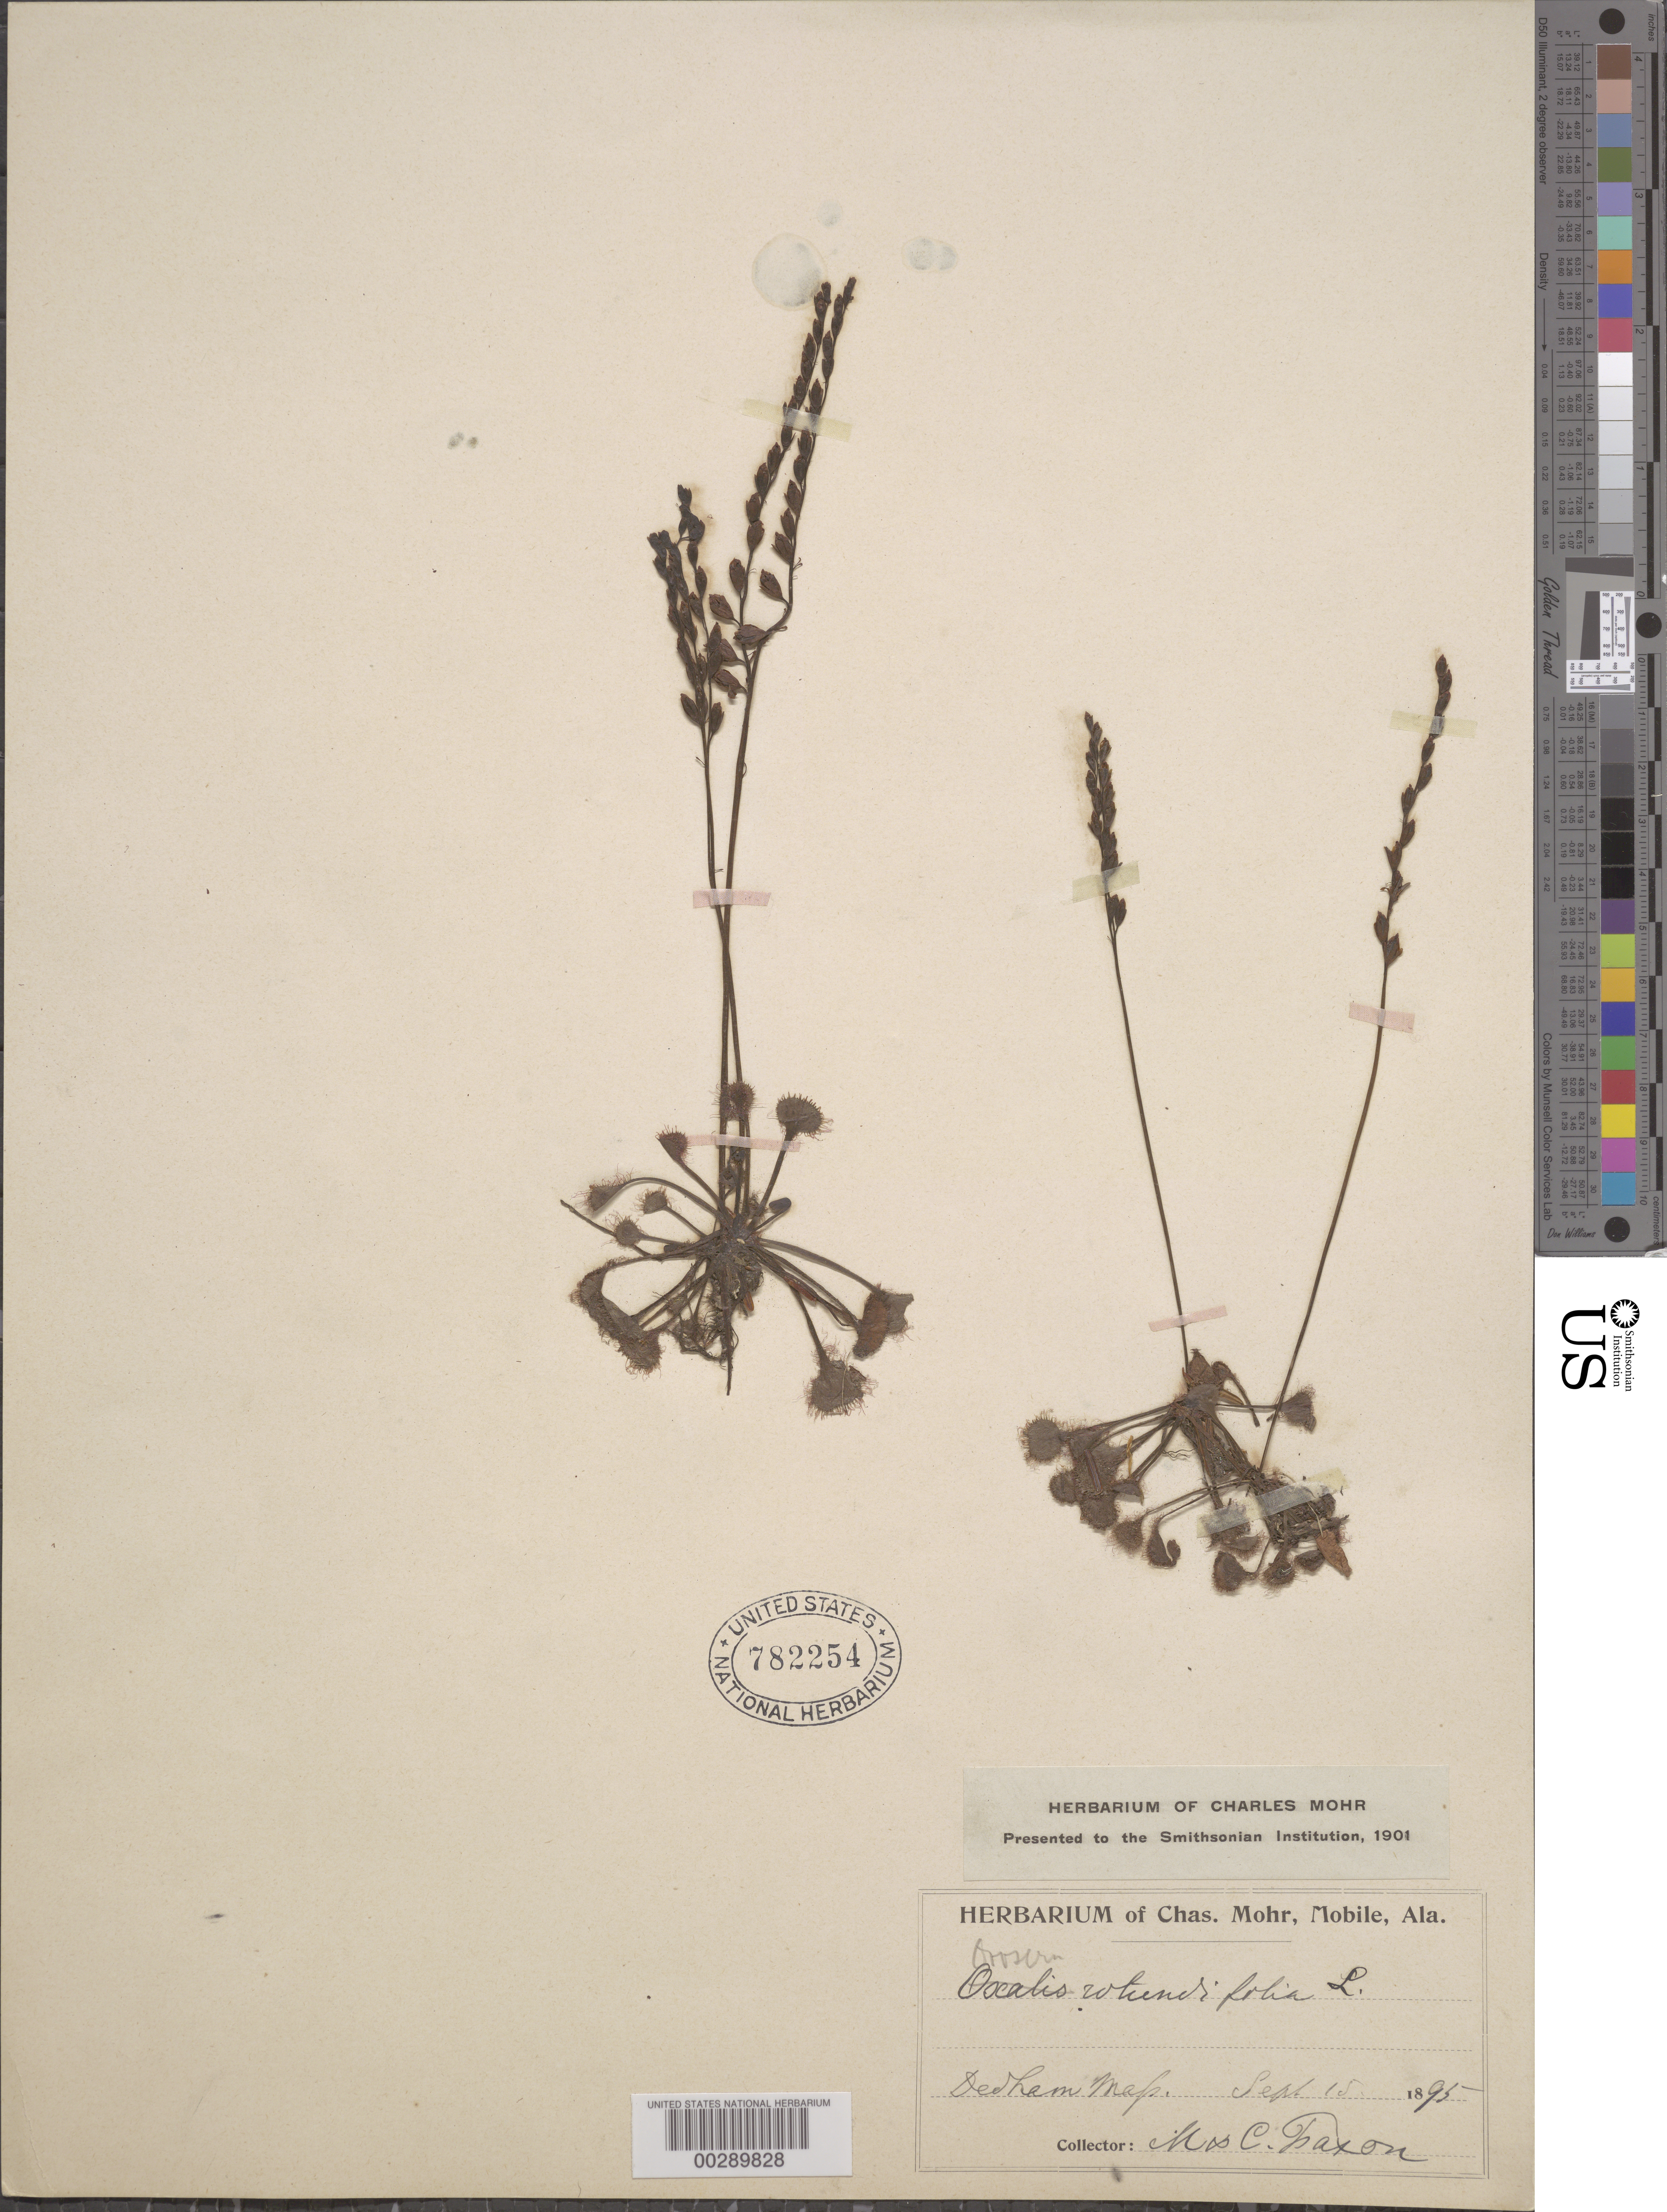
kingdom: Plantae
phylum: Tracheophyta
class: Magnoliopsida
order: Caryophyllales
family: Droseraceae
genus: Drosera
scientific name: Drosera rotundifolia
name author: L.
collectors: M. Faxon & C. Faxon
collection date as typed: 15 Sep 1895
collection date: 1895-09-15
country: United States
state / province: Alabama (?)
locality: Dedham map. [dedham map = dedham mall, norfolk co., massachusetts?]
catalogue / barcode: US 782254